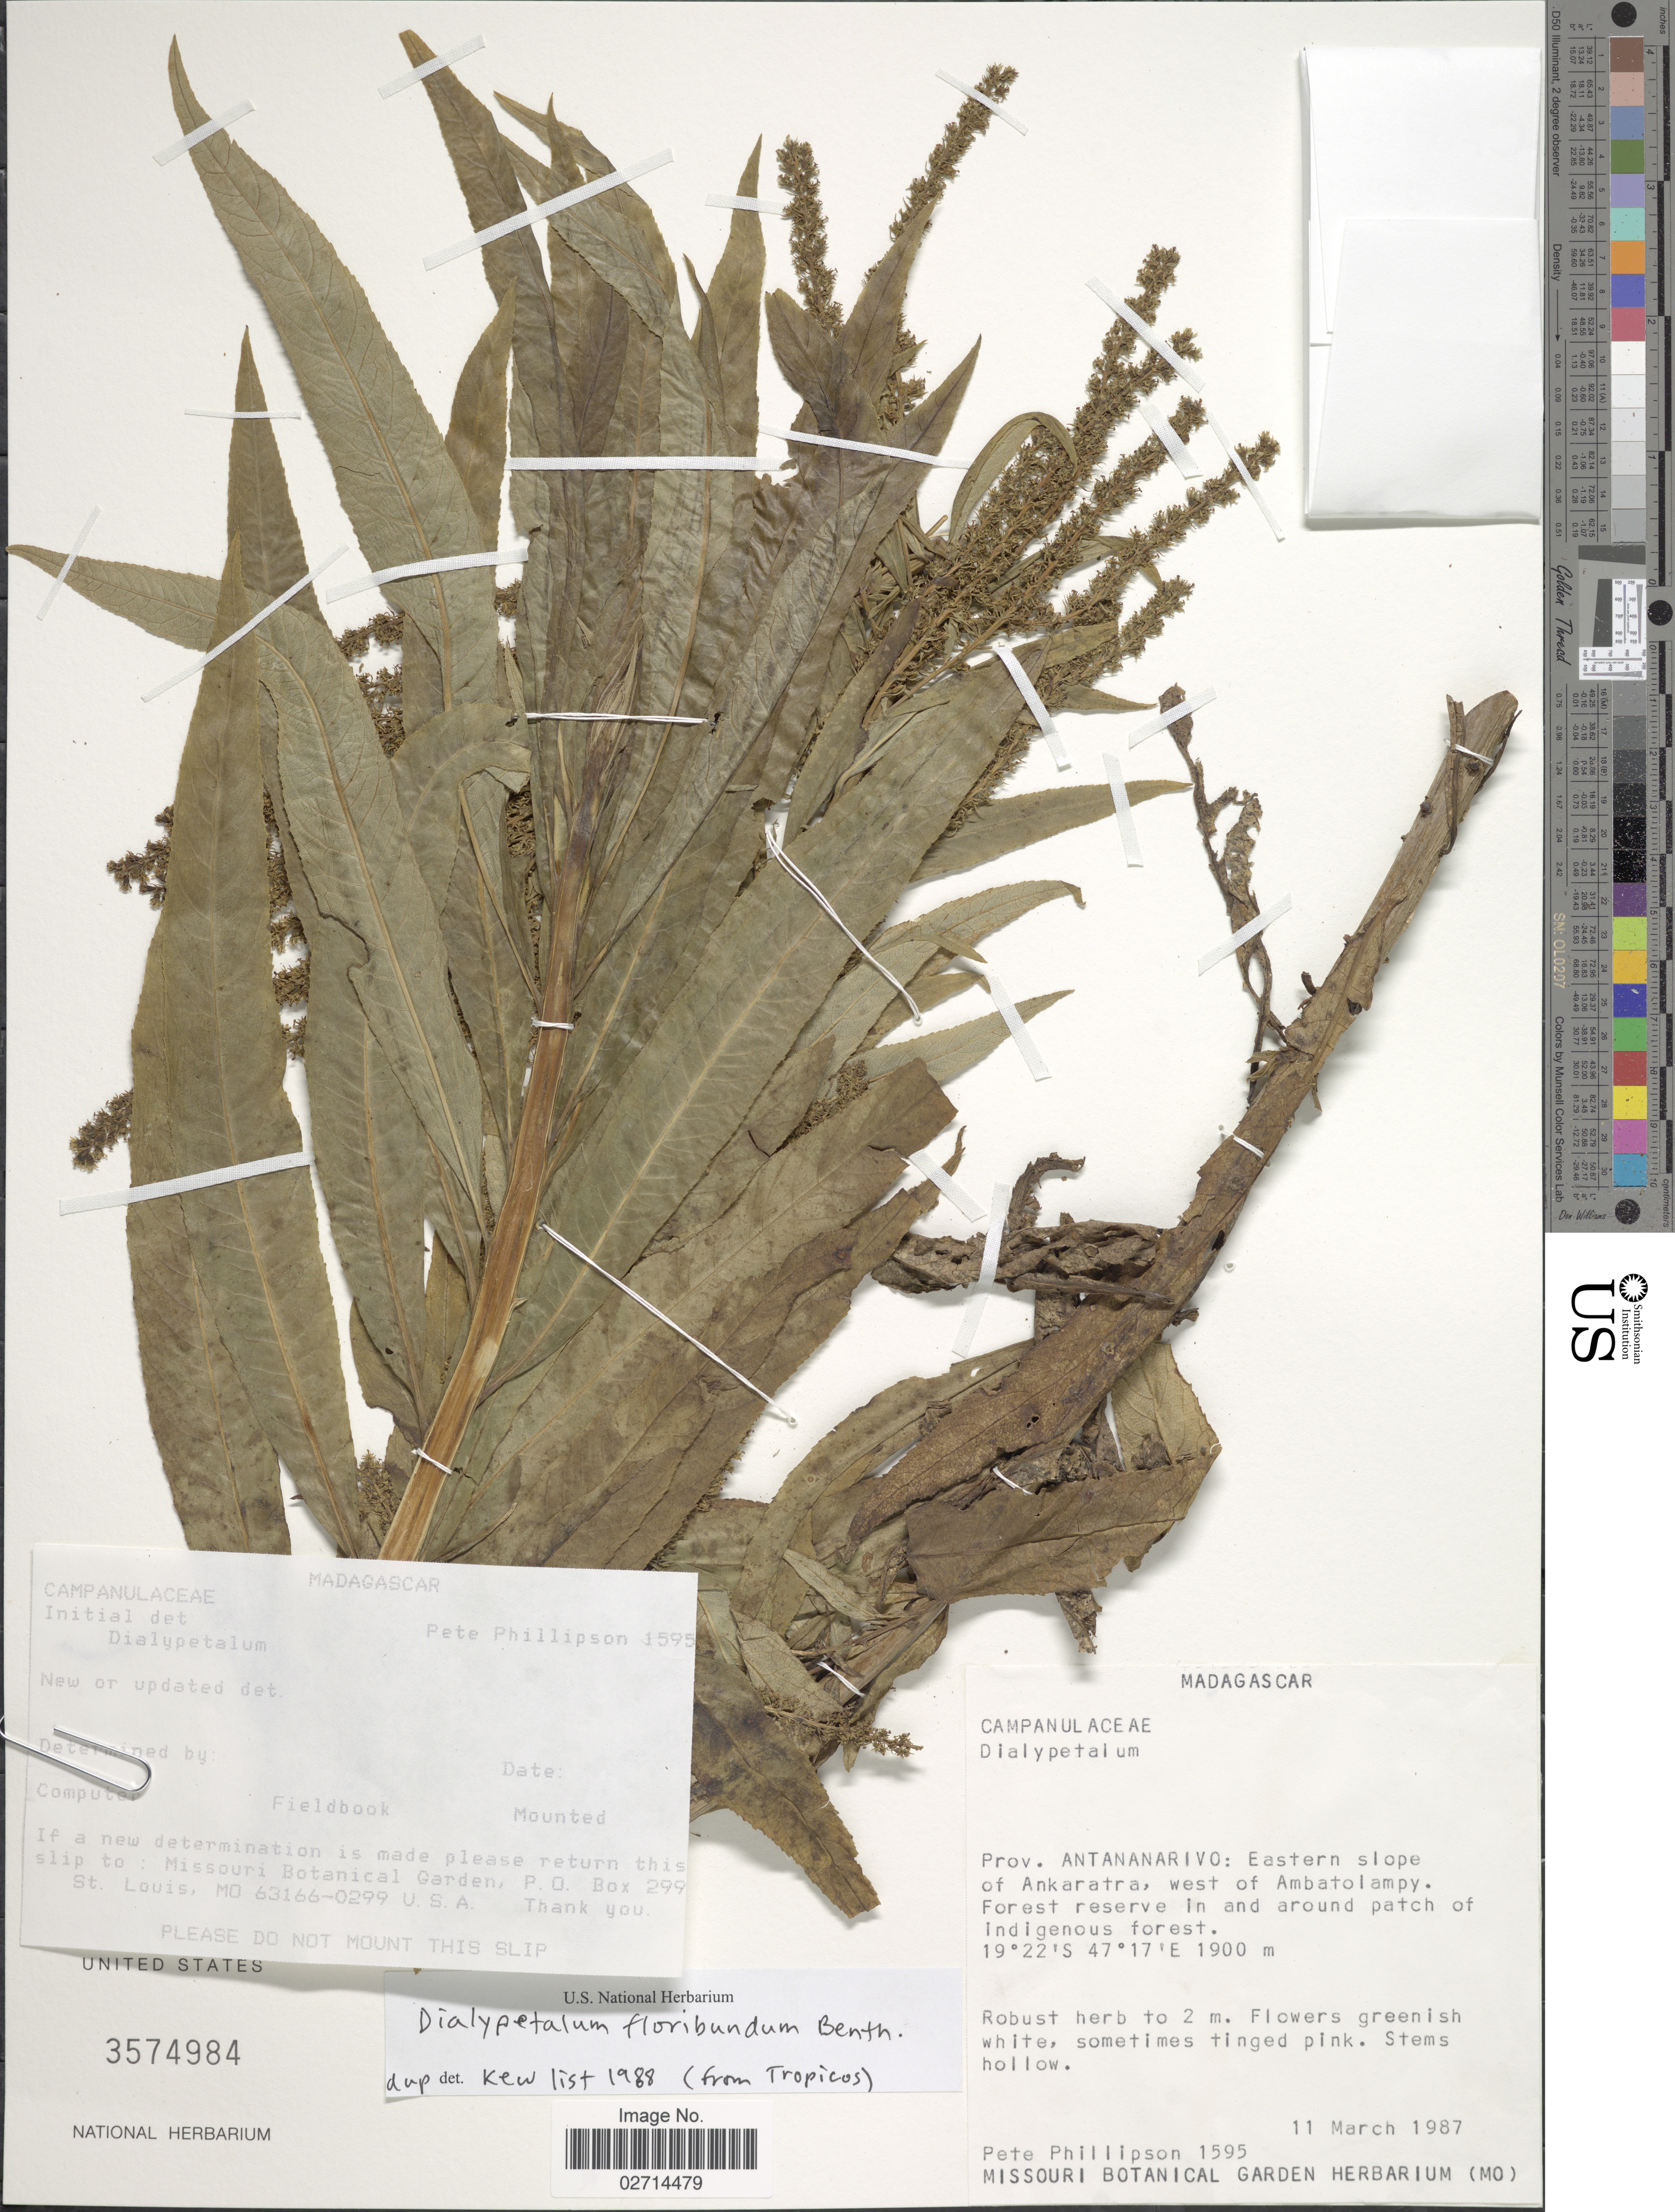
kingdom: Plantae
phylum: Tracheophyta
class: Magnoliopsida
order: Asterales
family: Campanulaceae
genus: Dialypetalum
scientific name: Dialypetalum floribundum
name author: Benth.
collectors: P. B. Phillipson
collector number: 1595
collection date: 1987-03-11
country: Madagascar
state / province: Vakinankaratra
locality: Prov. Antananarivo: Eastern slope of Ankaratra, west of Ambatolampy.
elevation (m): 1900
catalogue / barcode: US 3574984